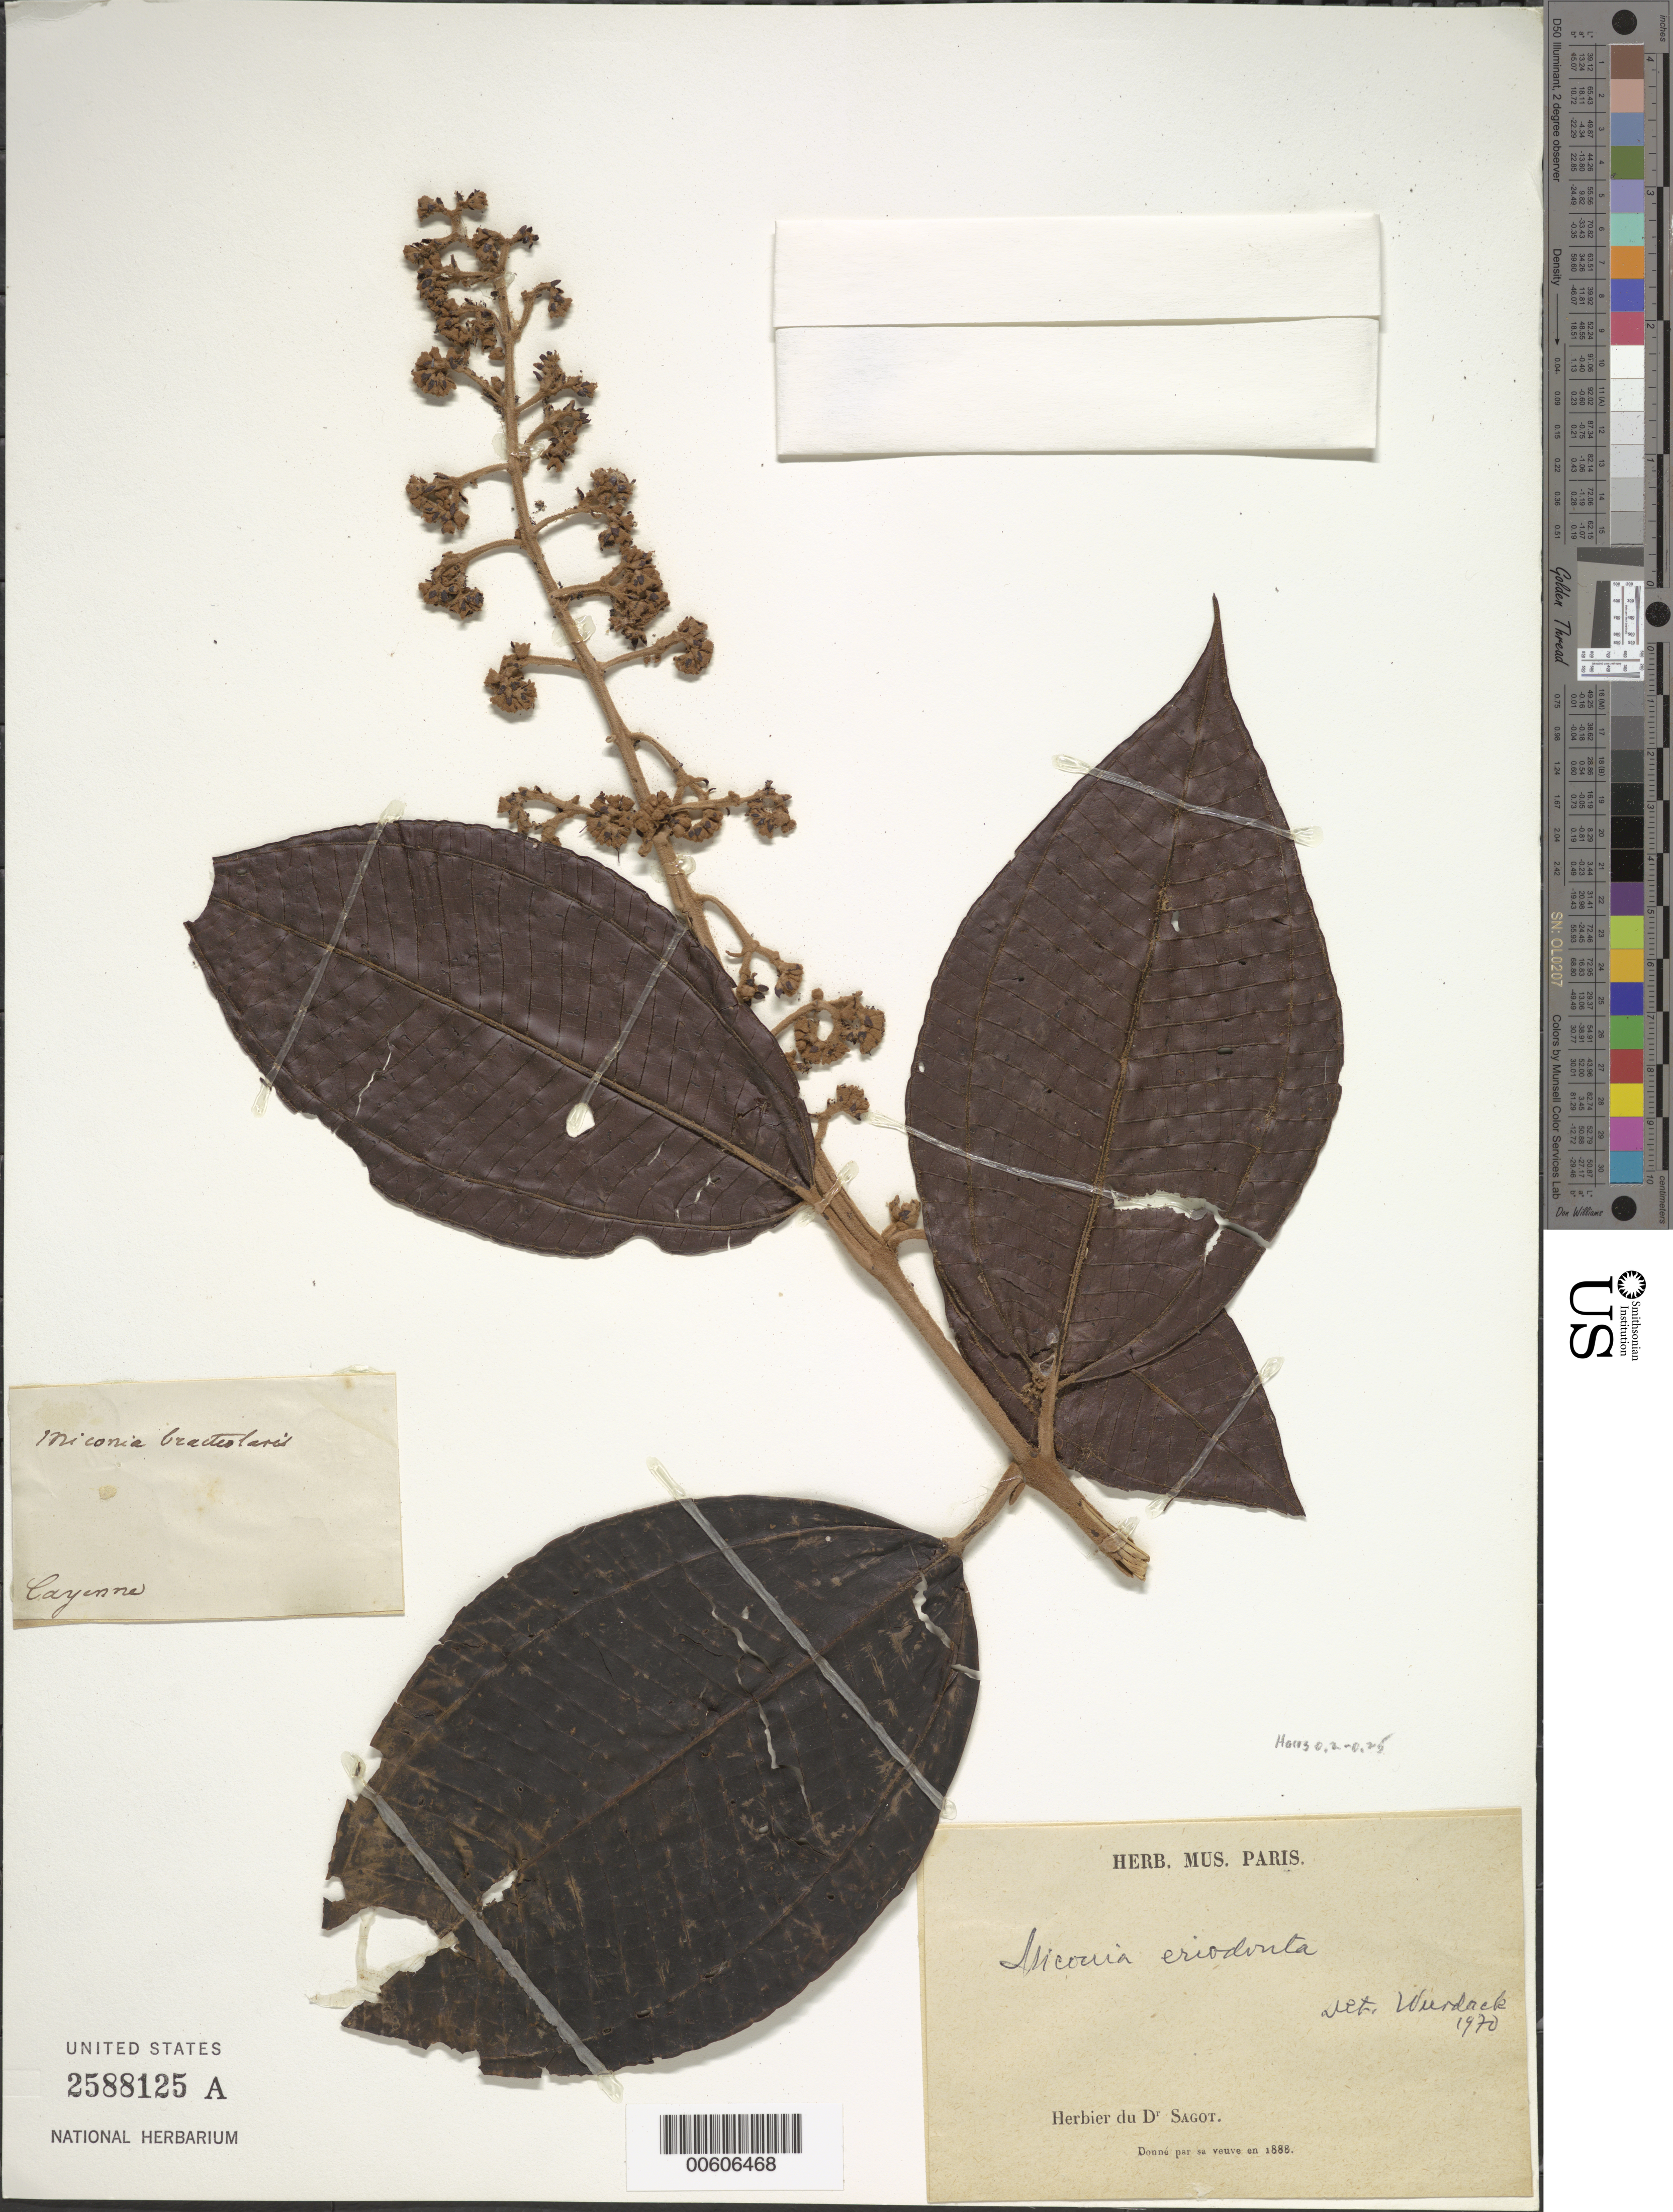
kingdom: Plantae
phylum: Tracheophyta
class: Magnoliopsida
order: Myrtales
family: Melastomataceae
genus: Miconia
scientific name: Miconia eriodonta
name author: DC.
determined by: Wurdack, John J., (US), US (UNITED STATES)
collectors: P. A. Sagot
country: French Guiana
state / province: Cayenne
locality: Cayenne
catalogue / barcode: US 2588125A